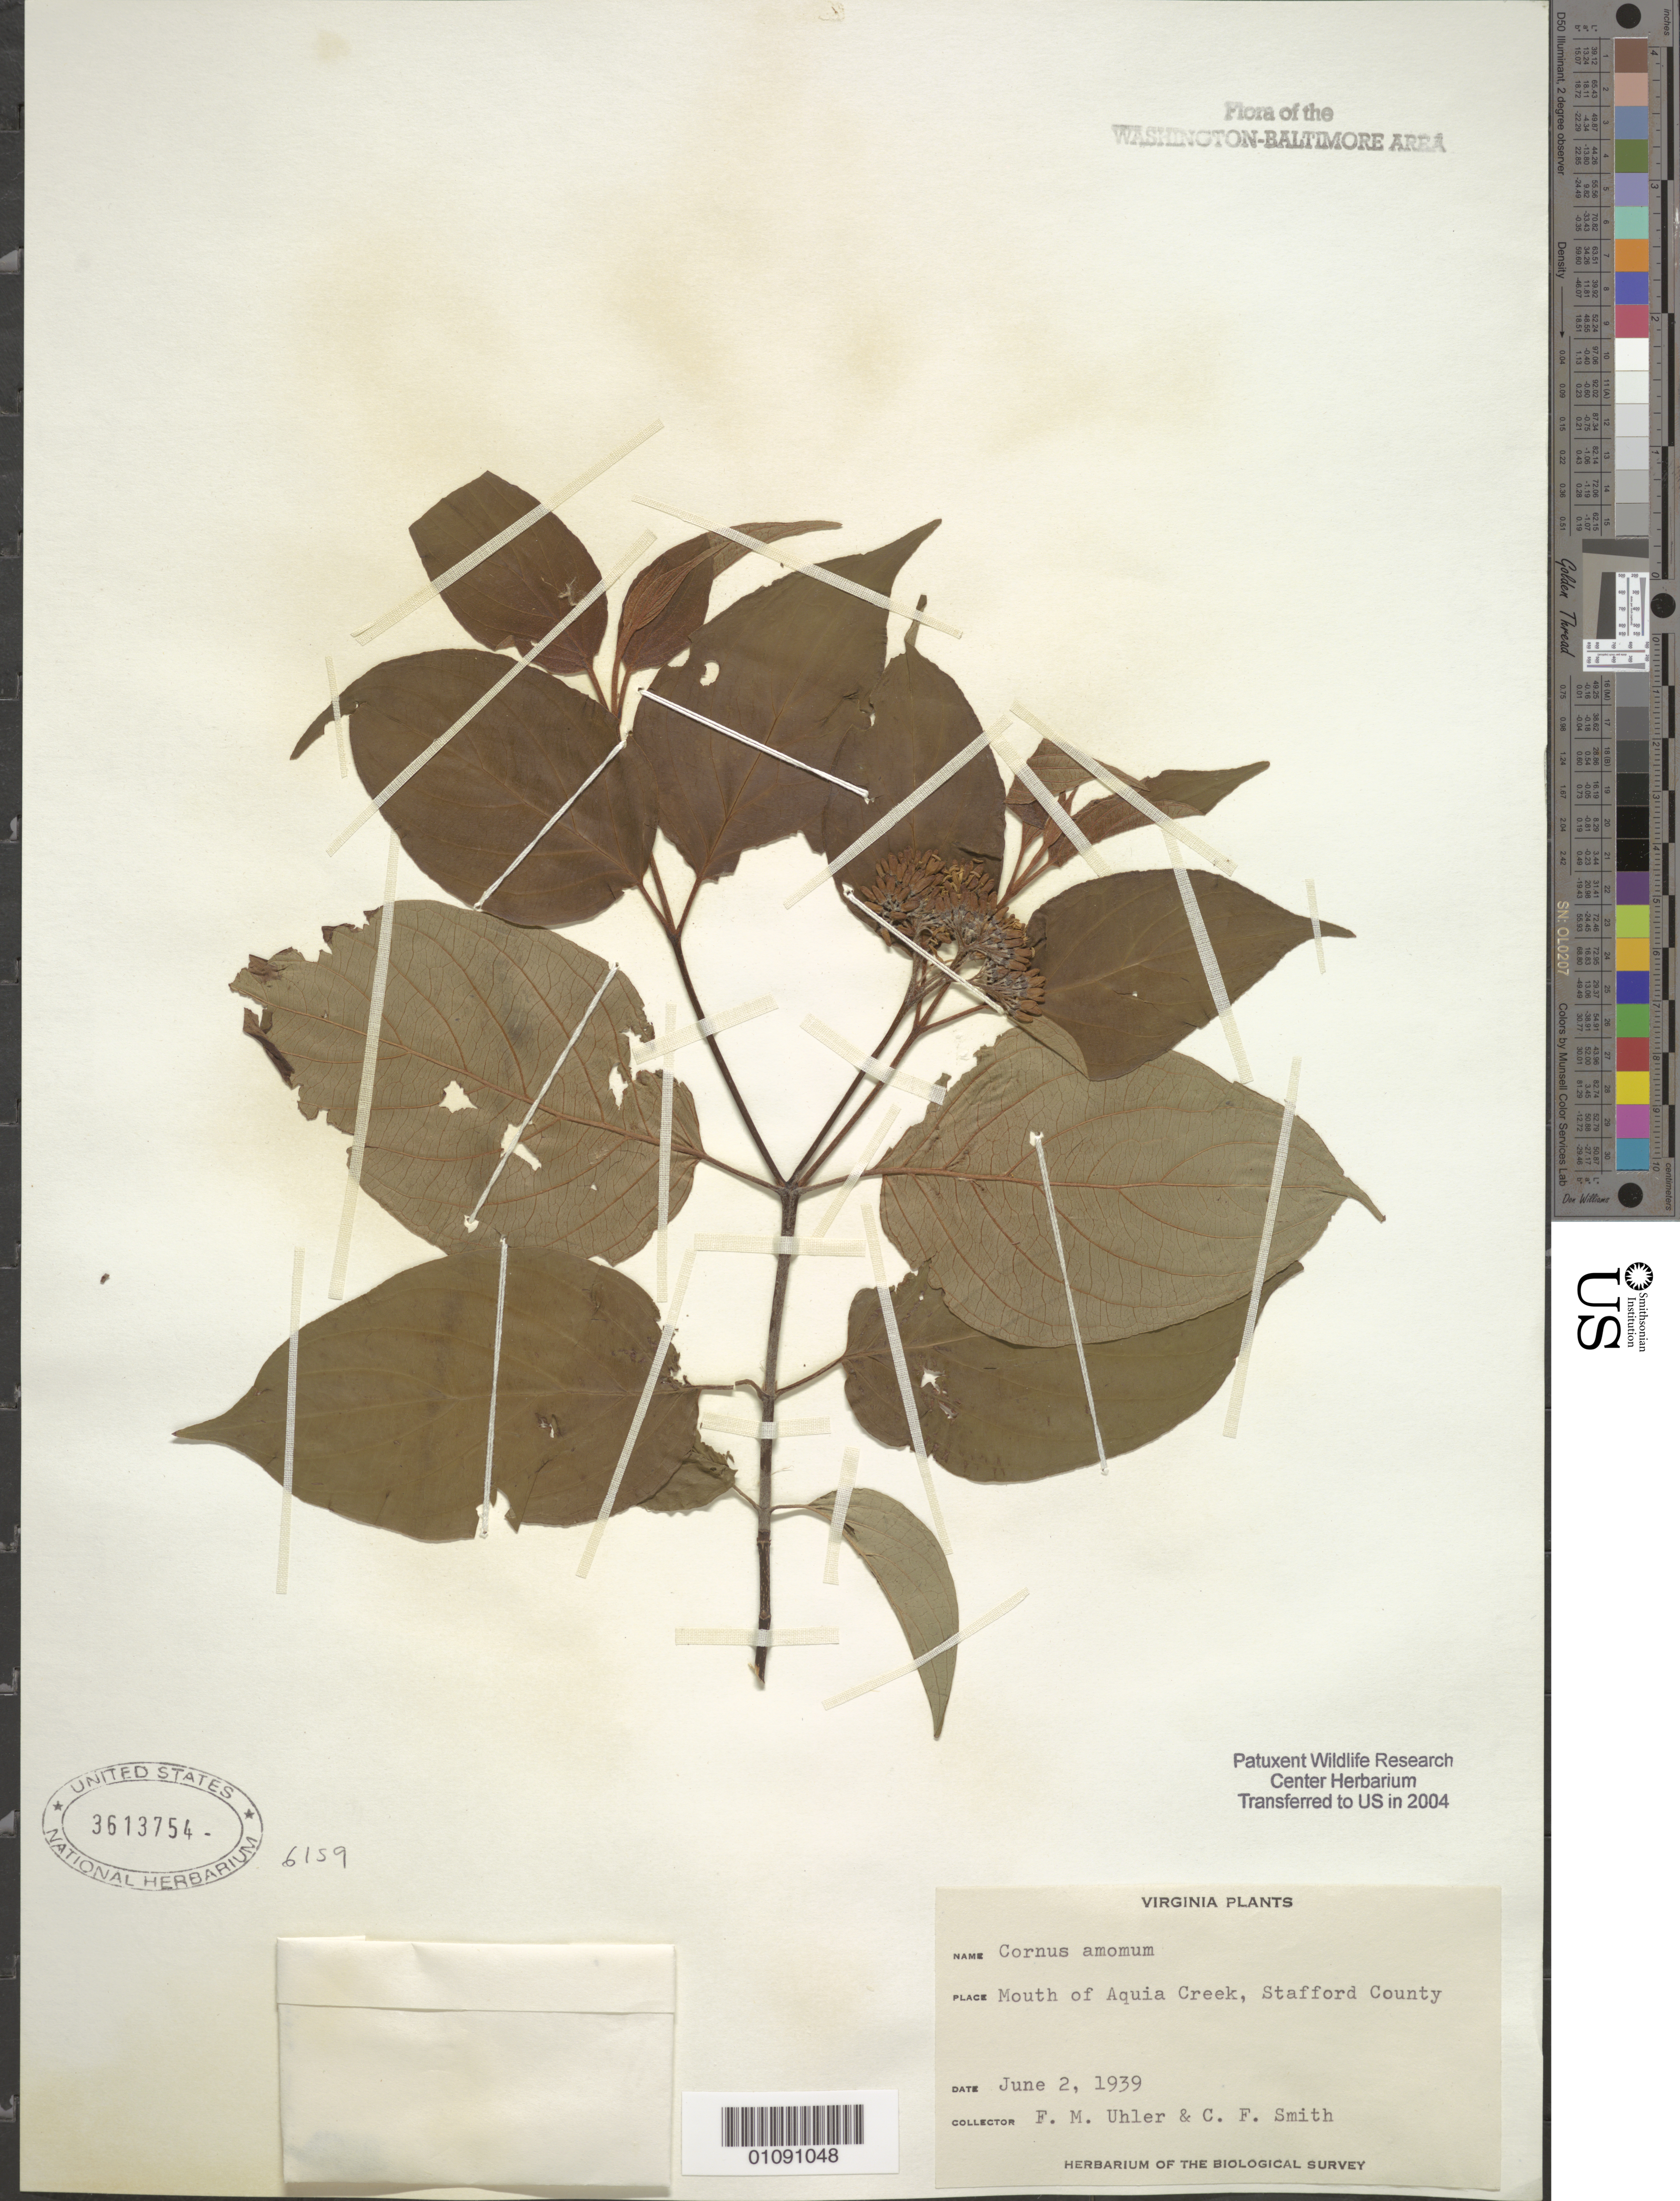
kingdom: Plantae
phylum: Tracheophyta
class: Magnoliopsida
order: Cornales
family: Cornaceae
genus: Cornus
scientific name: Cornus amomum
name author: Mill.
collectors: F. M. Uhler & C. F. Smith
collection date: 1939-06-02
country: United States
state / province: Virginia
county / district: Stafford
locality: Mouth of Aquia Creek.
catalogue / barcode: US 3613754